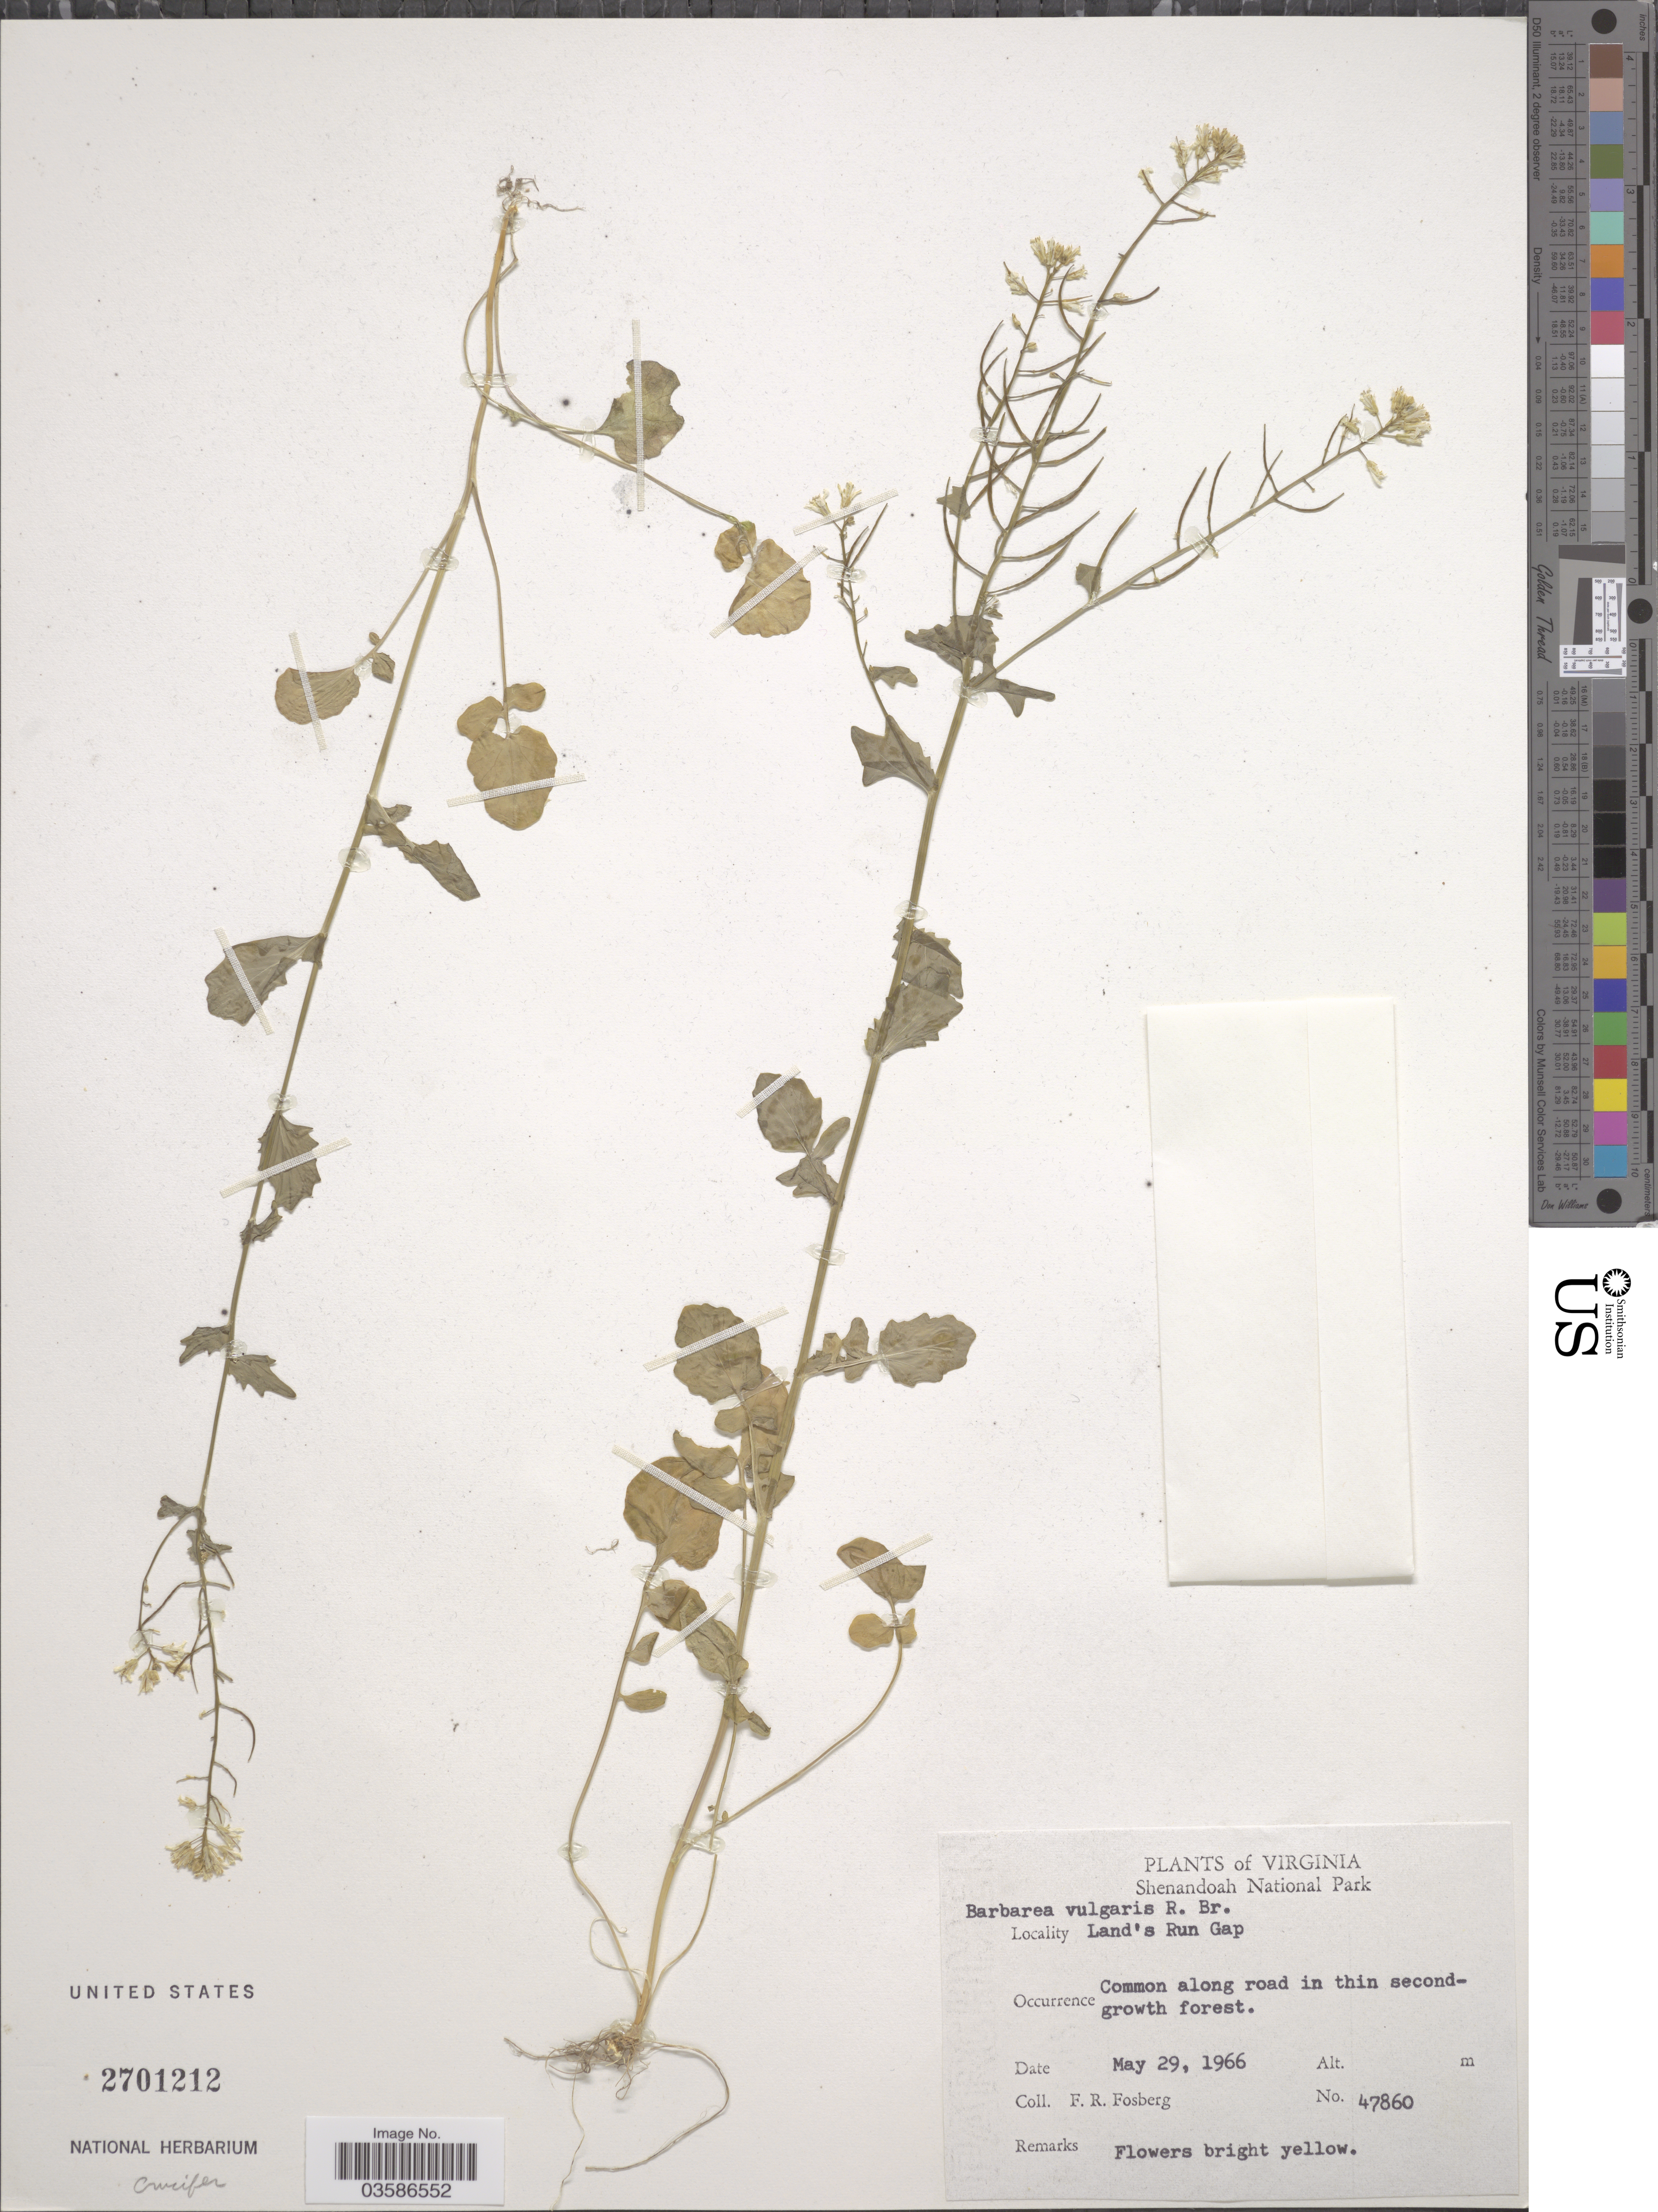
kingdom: Plantae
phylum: Tracheophyta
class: Magnoliopsida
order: Brassicales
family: Brassicaceae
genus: Barbarea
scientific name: Barbarea vulgaris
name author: W.T. Aiton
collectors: F. R. Fosberg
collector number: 47860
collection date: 1966-05-29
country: United States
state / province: Virginia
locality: Shenandoah National Park. Land's Run Gap.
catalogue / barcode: US 2701212